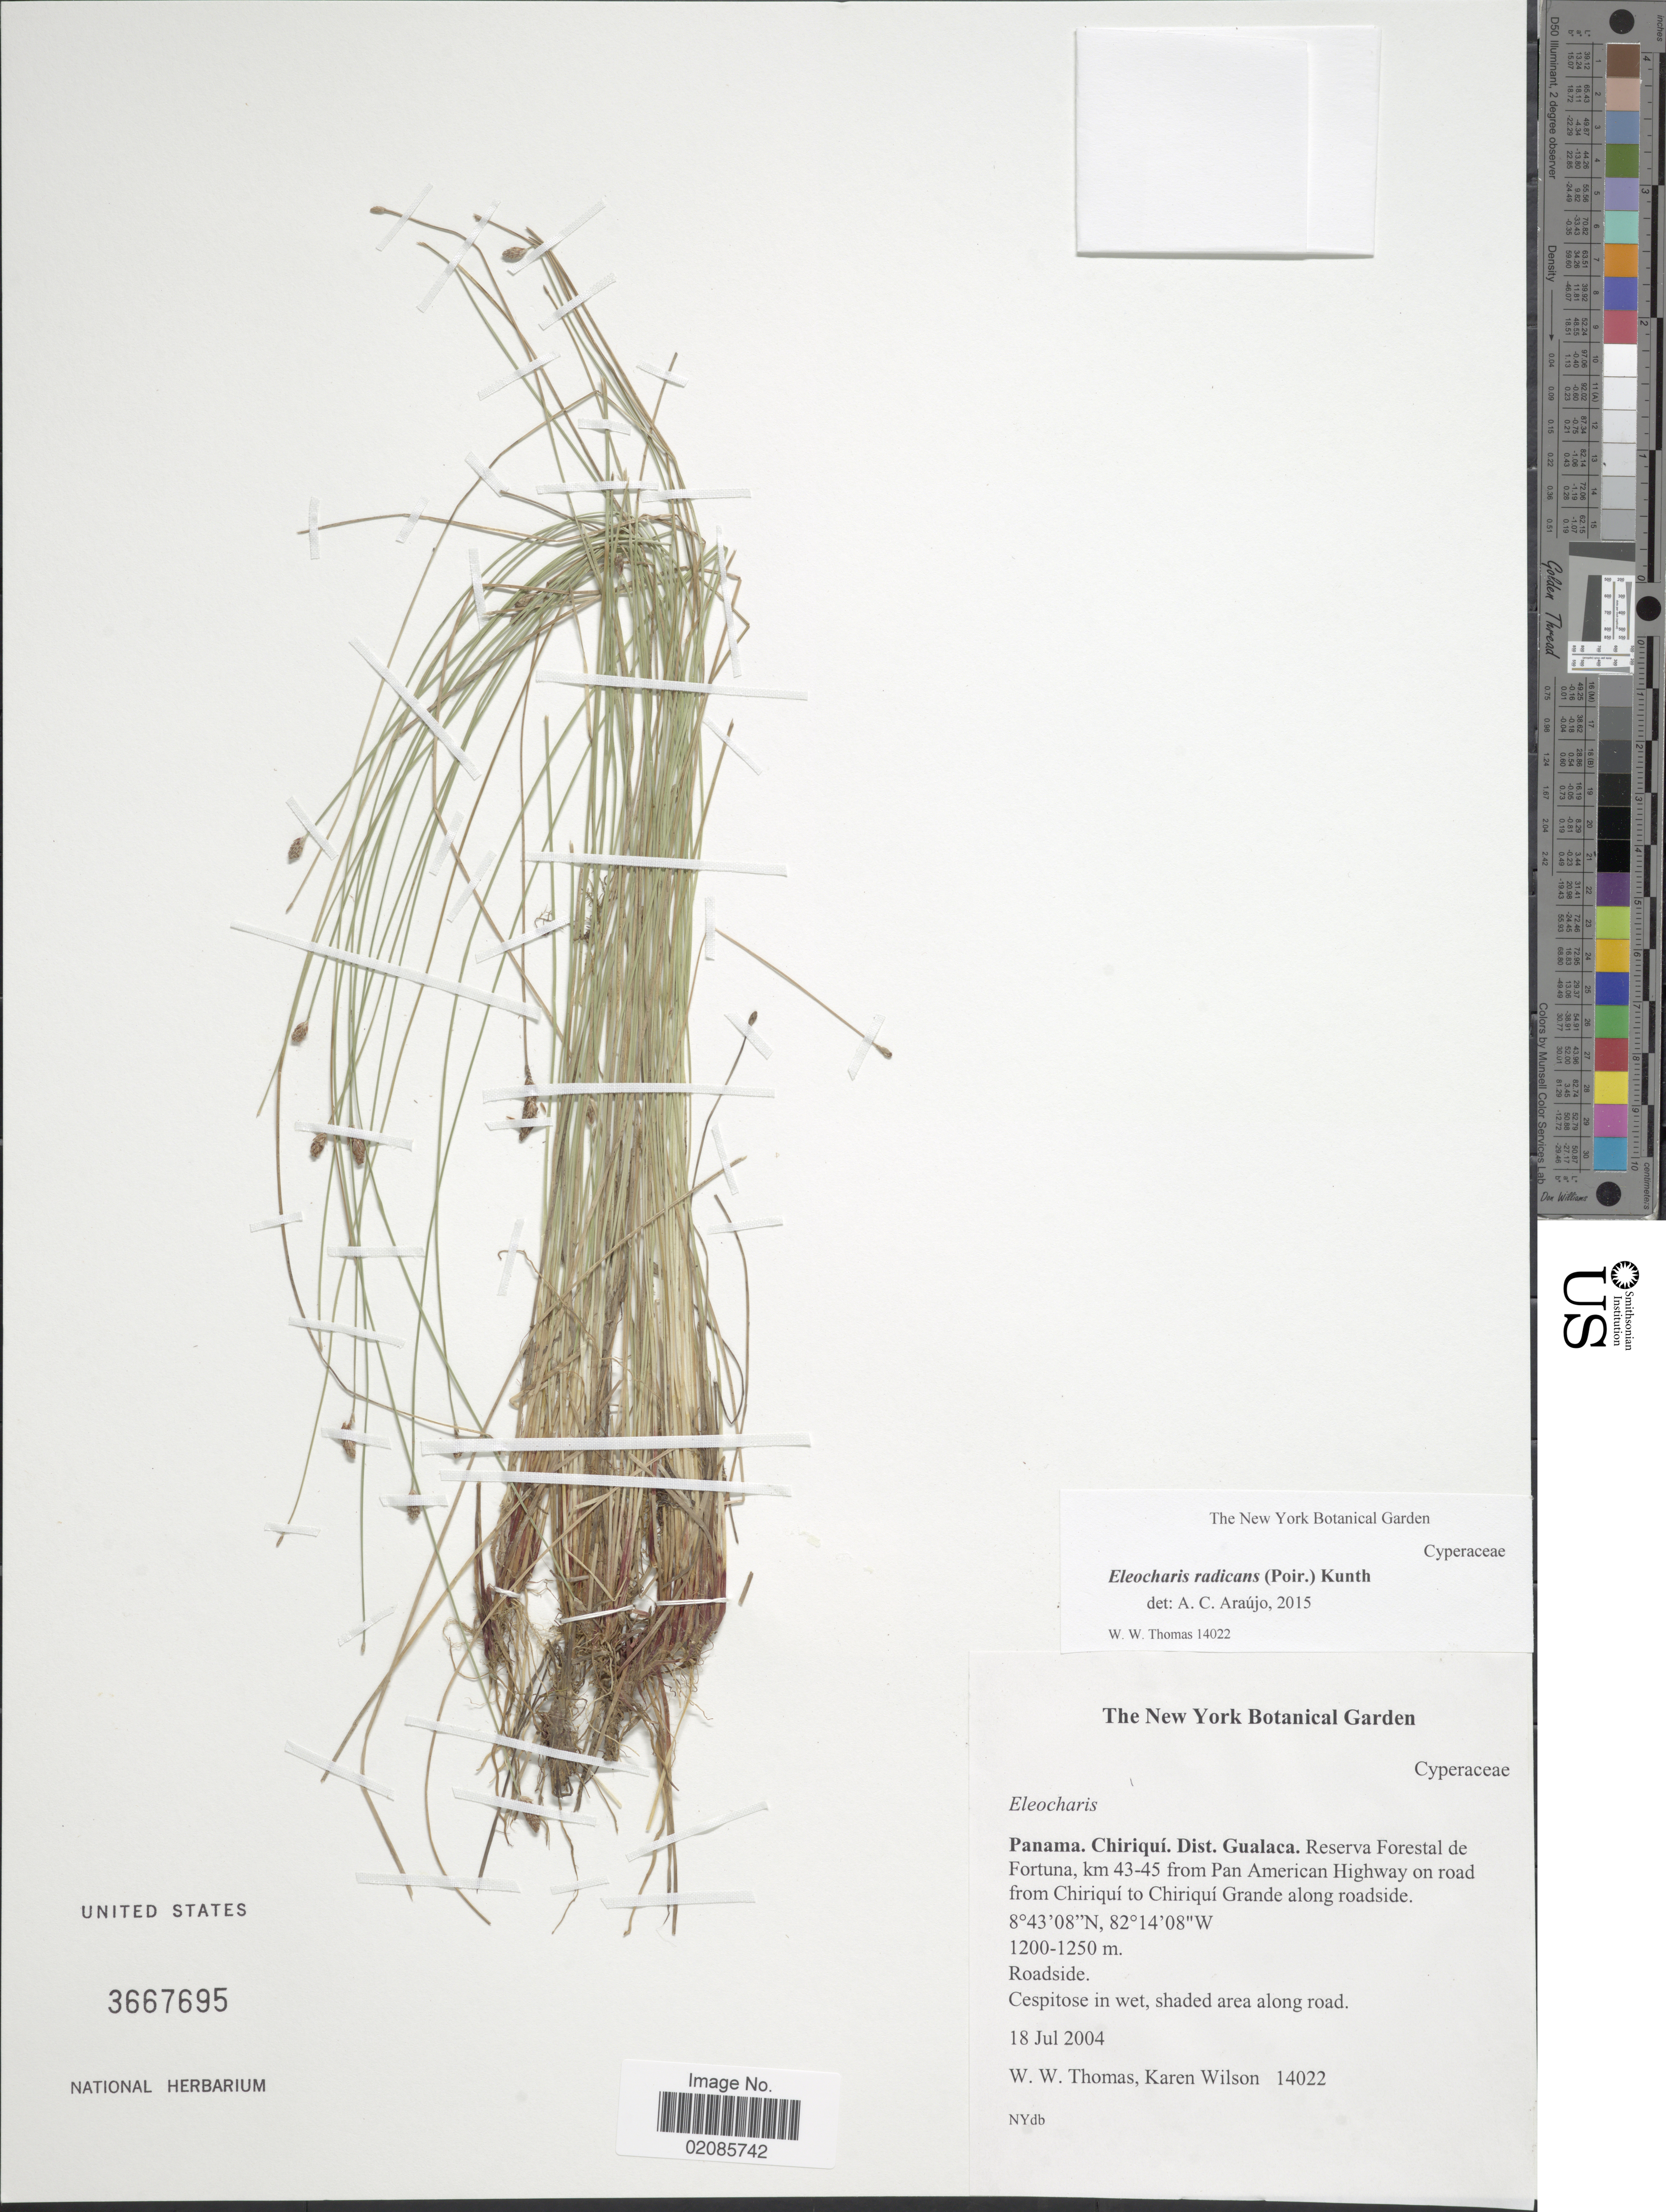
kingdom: Plantae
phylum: Tracheophyta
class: Liliopsida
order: Poales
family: Cyperaceae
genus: Eleocharis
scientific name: Eleocharis radicans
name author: (A. Dietrich) Kunth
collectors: W. W. Thomas & K. L. Wilson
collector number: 14022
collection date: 2004-07-18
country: Panama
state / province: Chiriqui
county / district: Gualaca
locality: Dist. Gualaca, Reserva Florestal de Fortuna, km 43-45 from Pan American Highway on road from Chiriqui to Chiriqui Grande along roadside.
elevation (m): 1200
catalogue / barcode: US 3667695